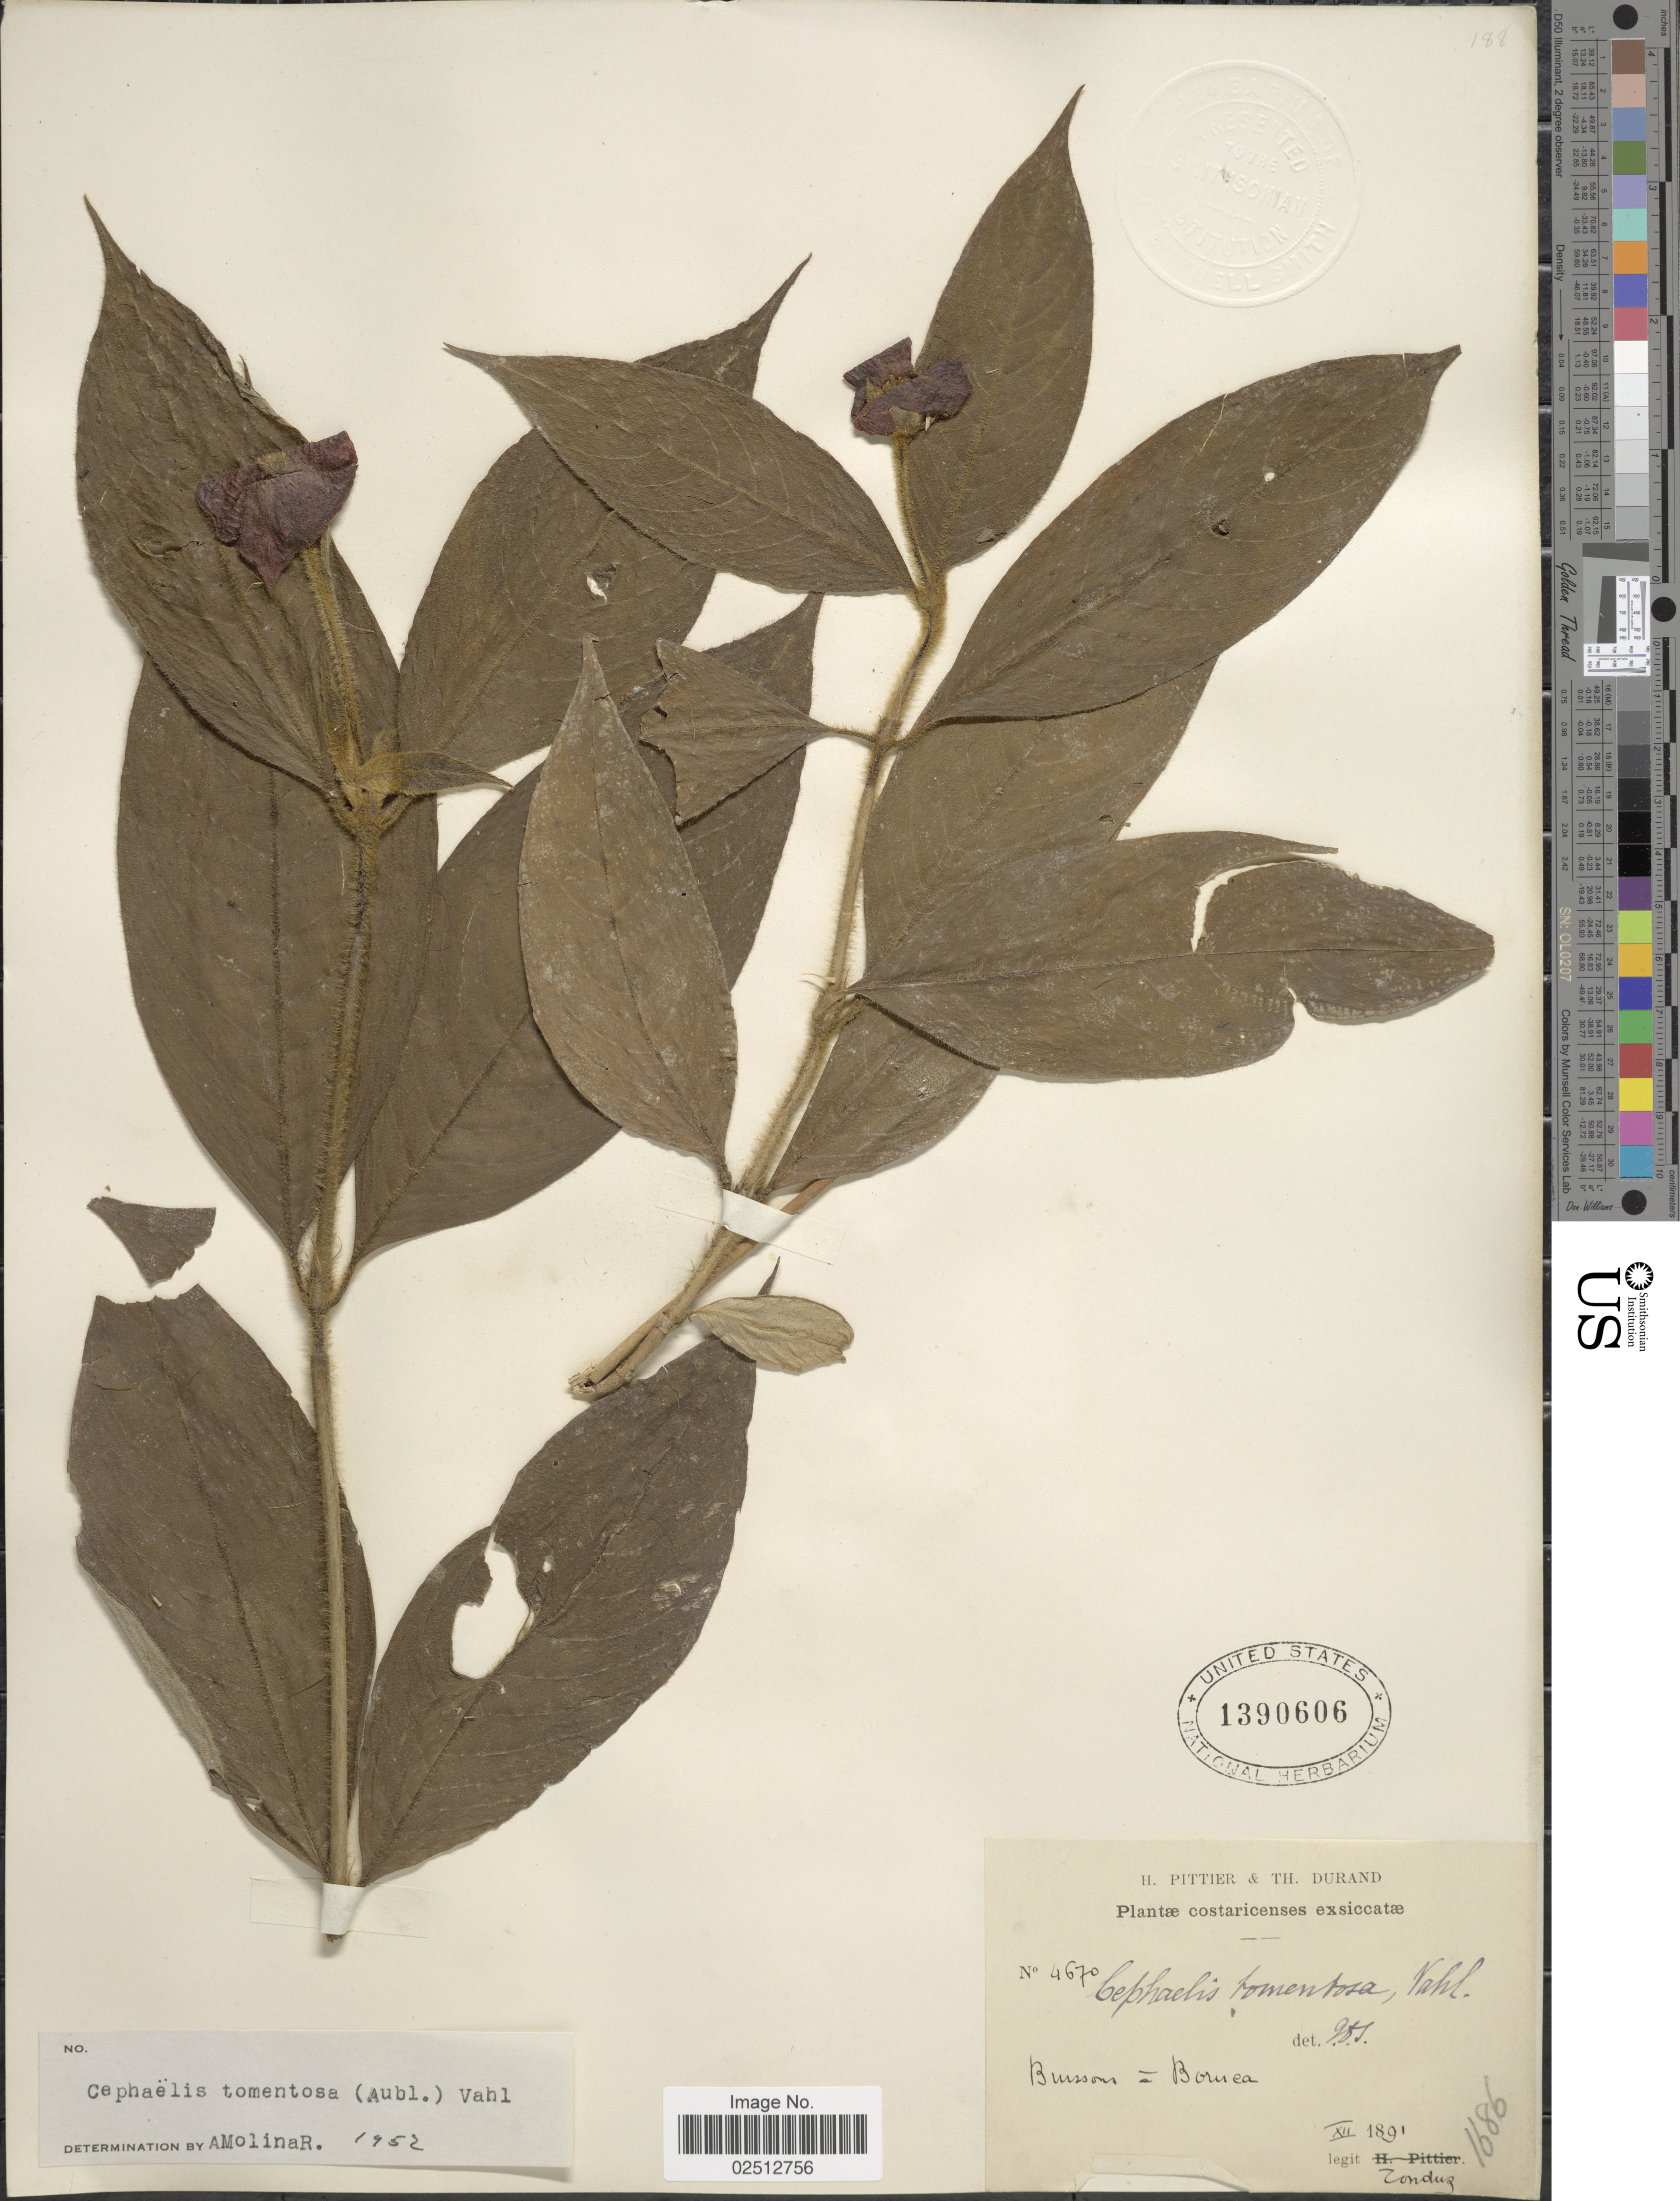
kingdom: Plantae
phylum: Tracheophyta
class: Magnoliopsida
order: Gentianales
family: Rubiaceae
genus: Psychotria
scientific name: Psychotria poeppigiana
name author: Müll. Arg.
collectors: A. Tonduz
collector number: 4670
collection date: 1891-12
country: Costa Rica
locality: Buisson a Boruca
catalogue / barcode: US 1390606